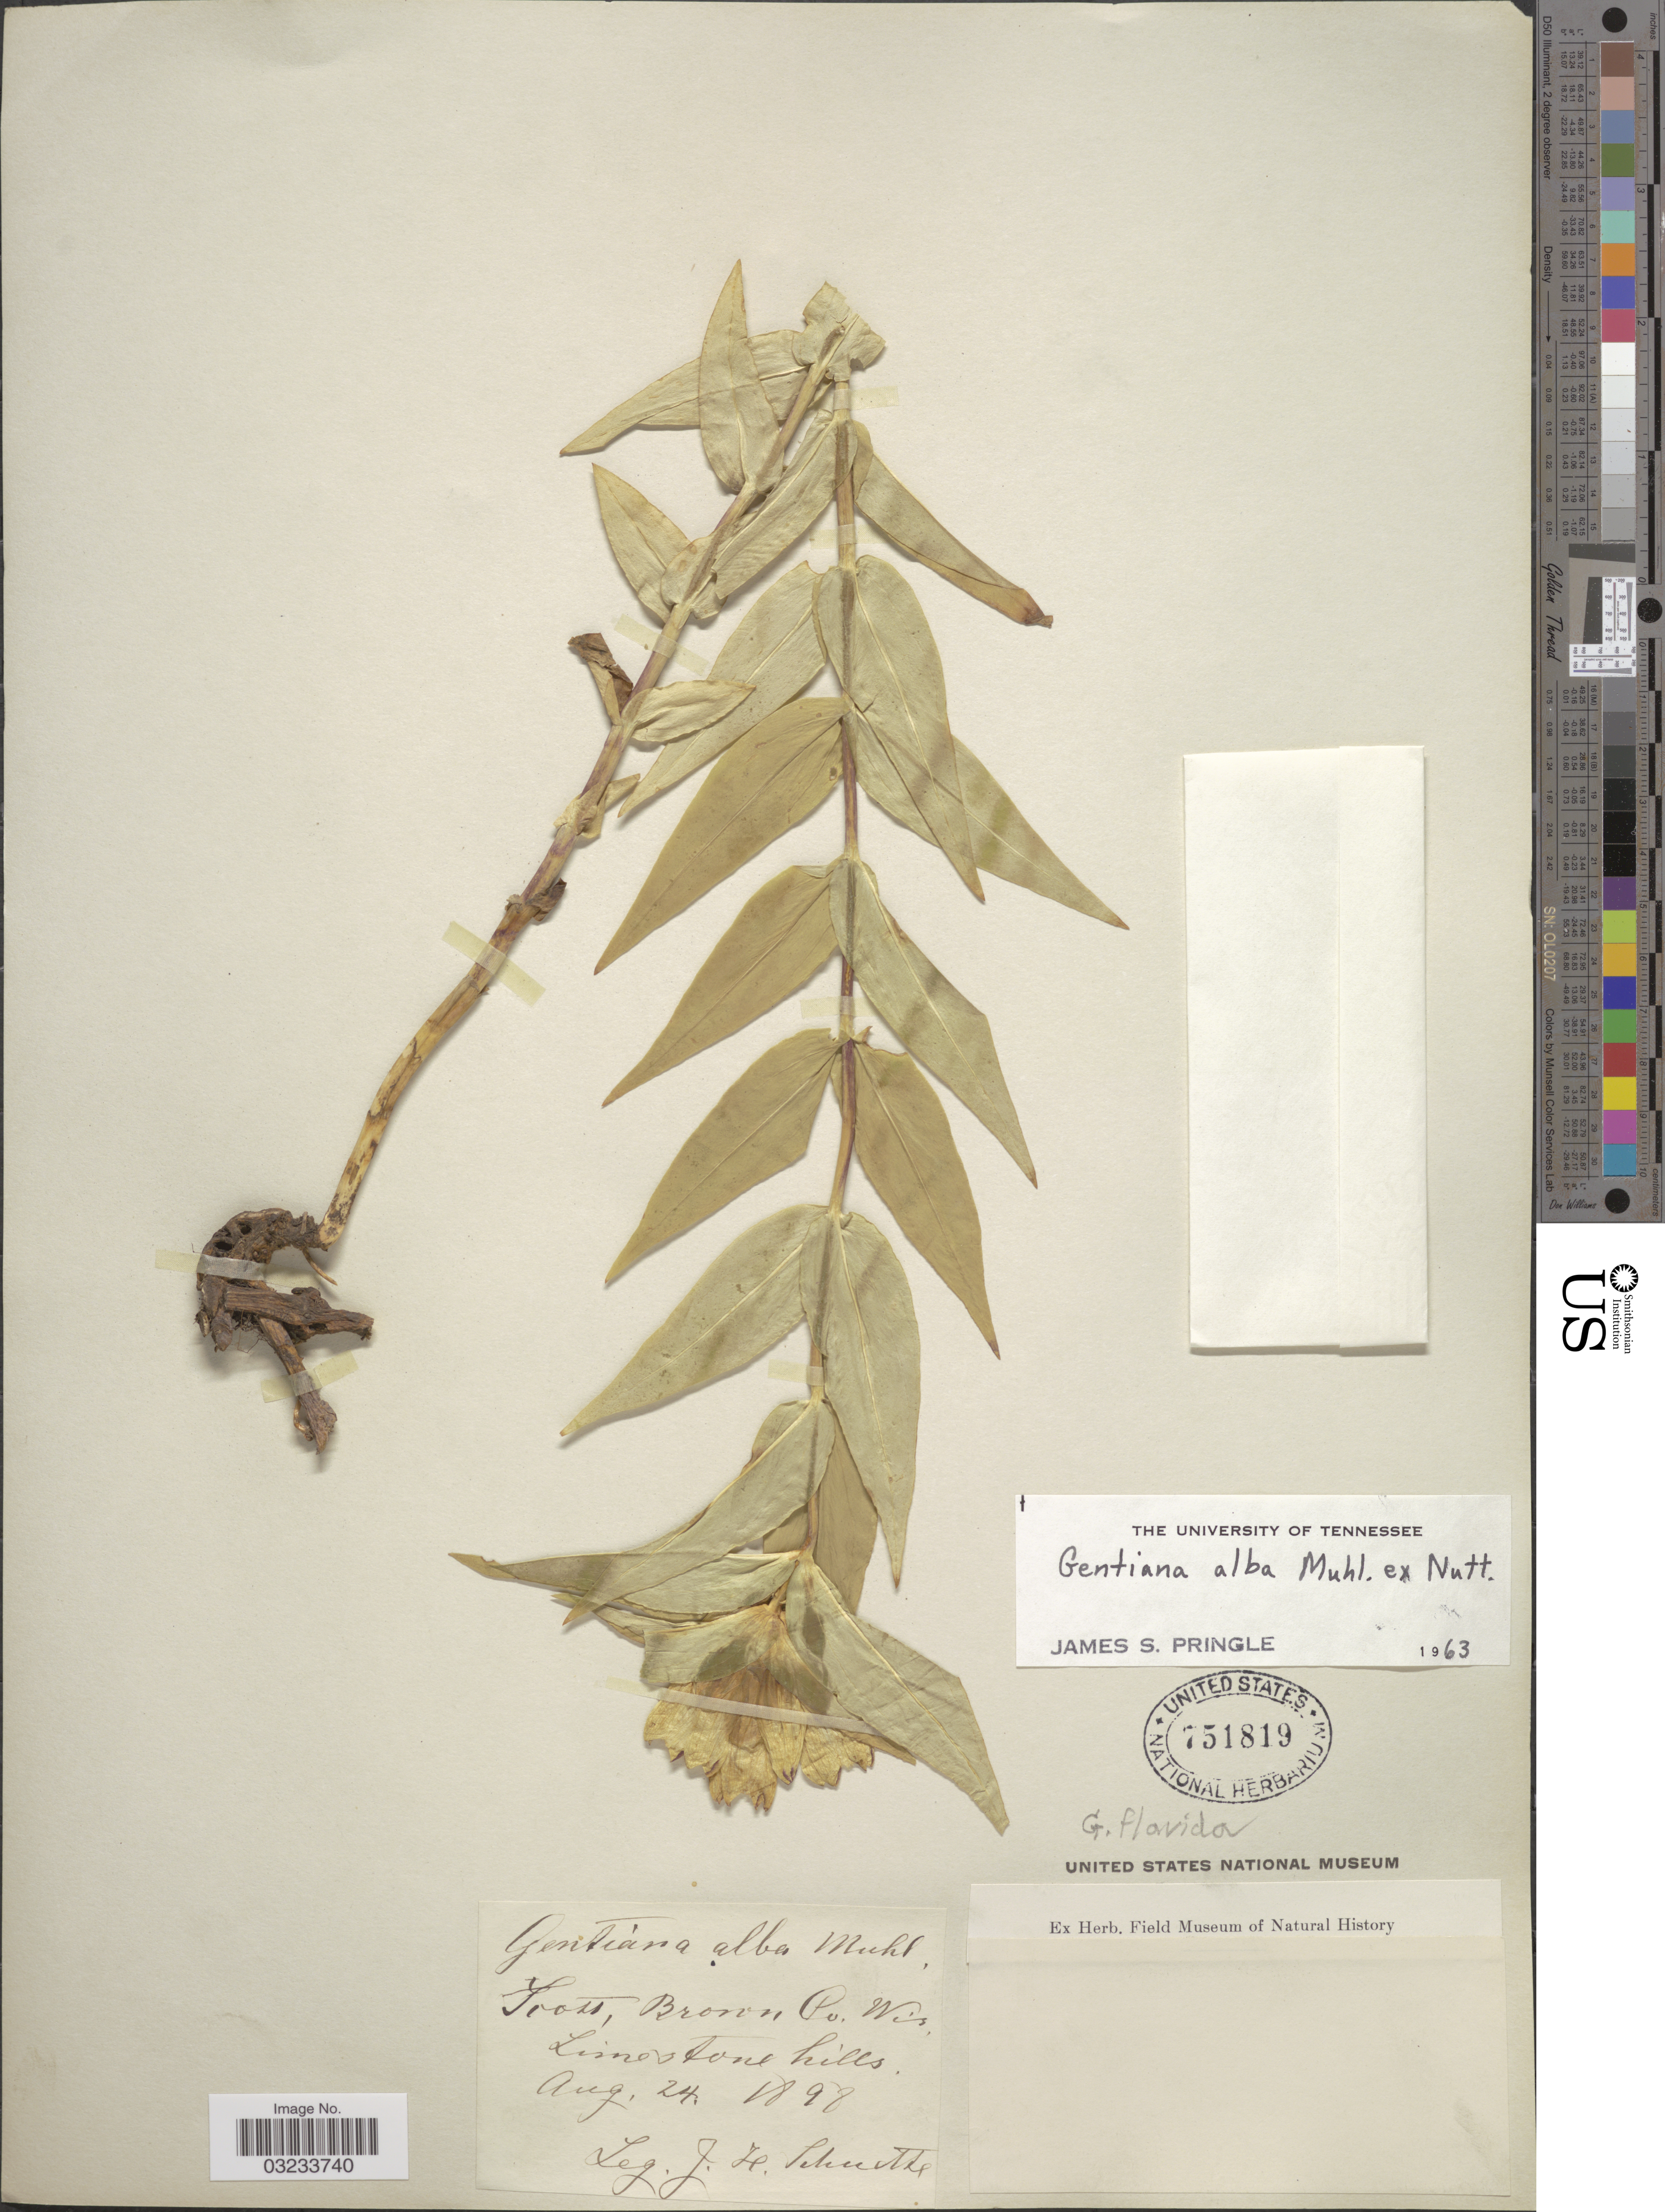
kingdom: Plantae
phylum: Tracheophyta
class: Magnoliopsida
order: Gentianales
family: Gentianaceae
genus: Gentiana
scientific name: Gentiana alba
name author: Muhl. ex J. McNab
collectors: J. H. Schuette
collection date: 1898-08-24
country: United States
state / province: Wisconsin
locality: Gross, Brown Po. Limestone hills.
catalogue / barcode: US 751819